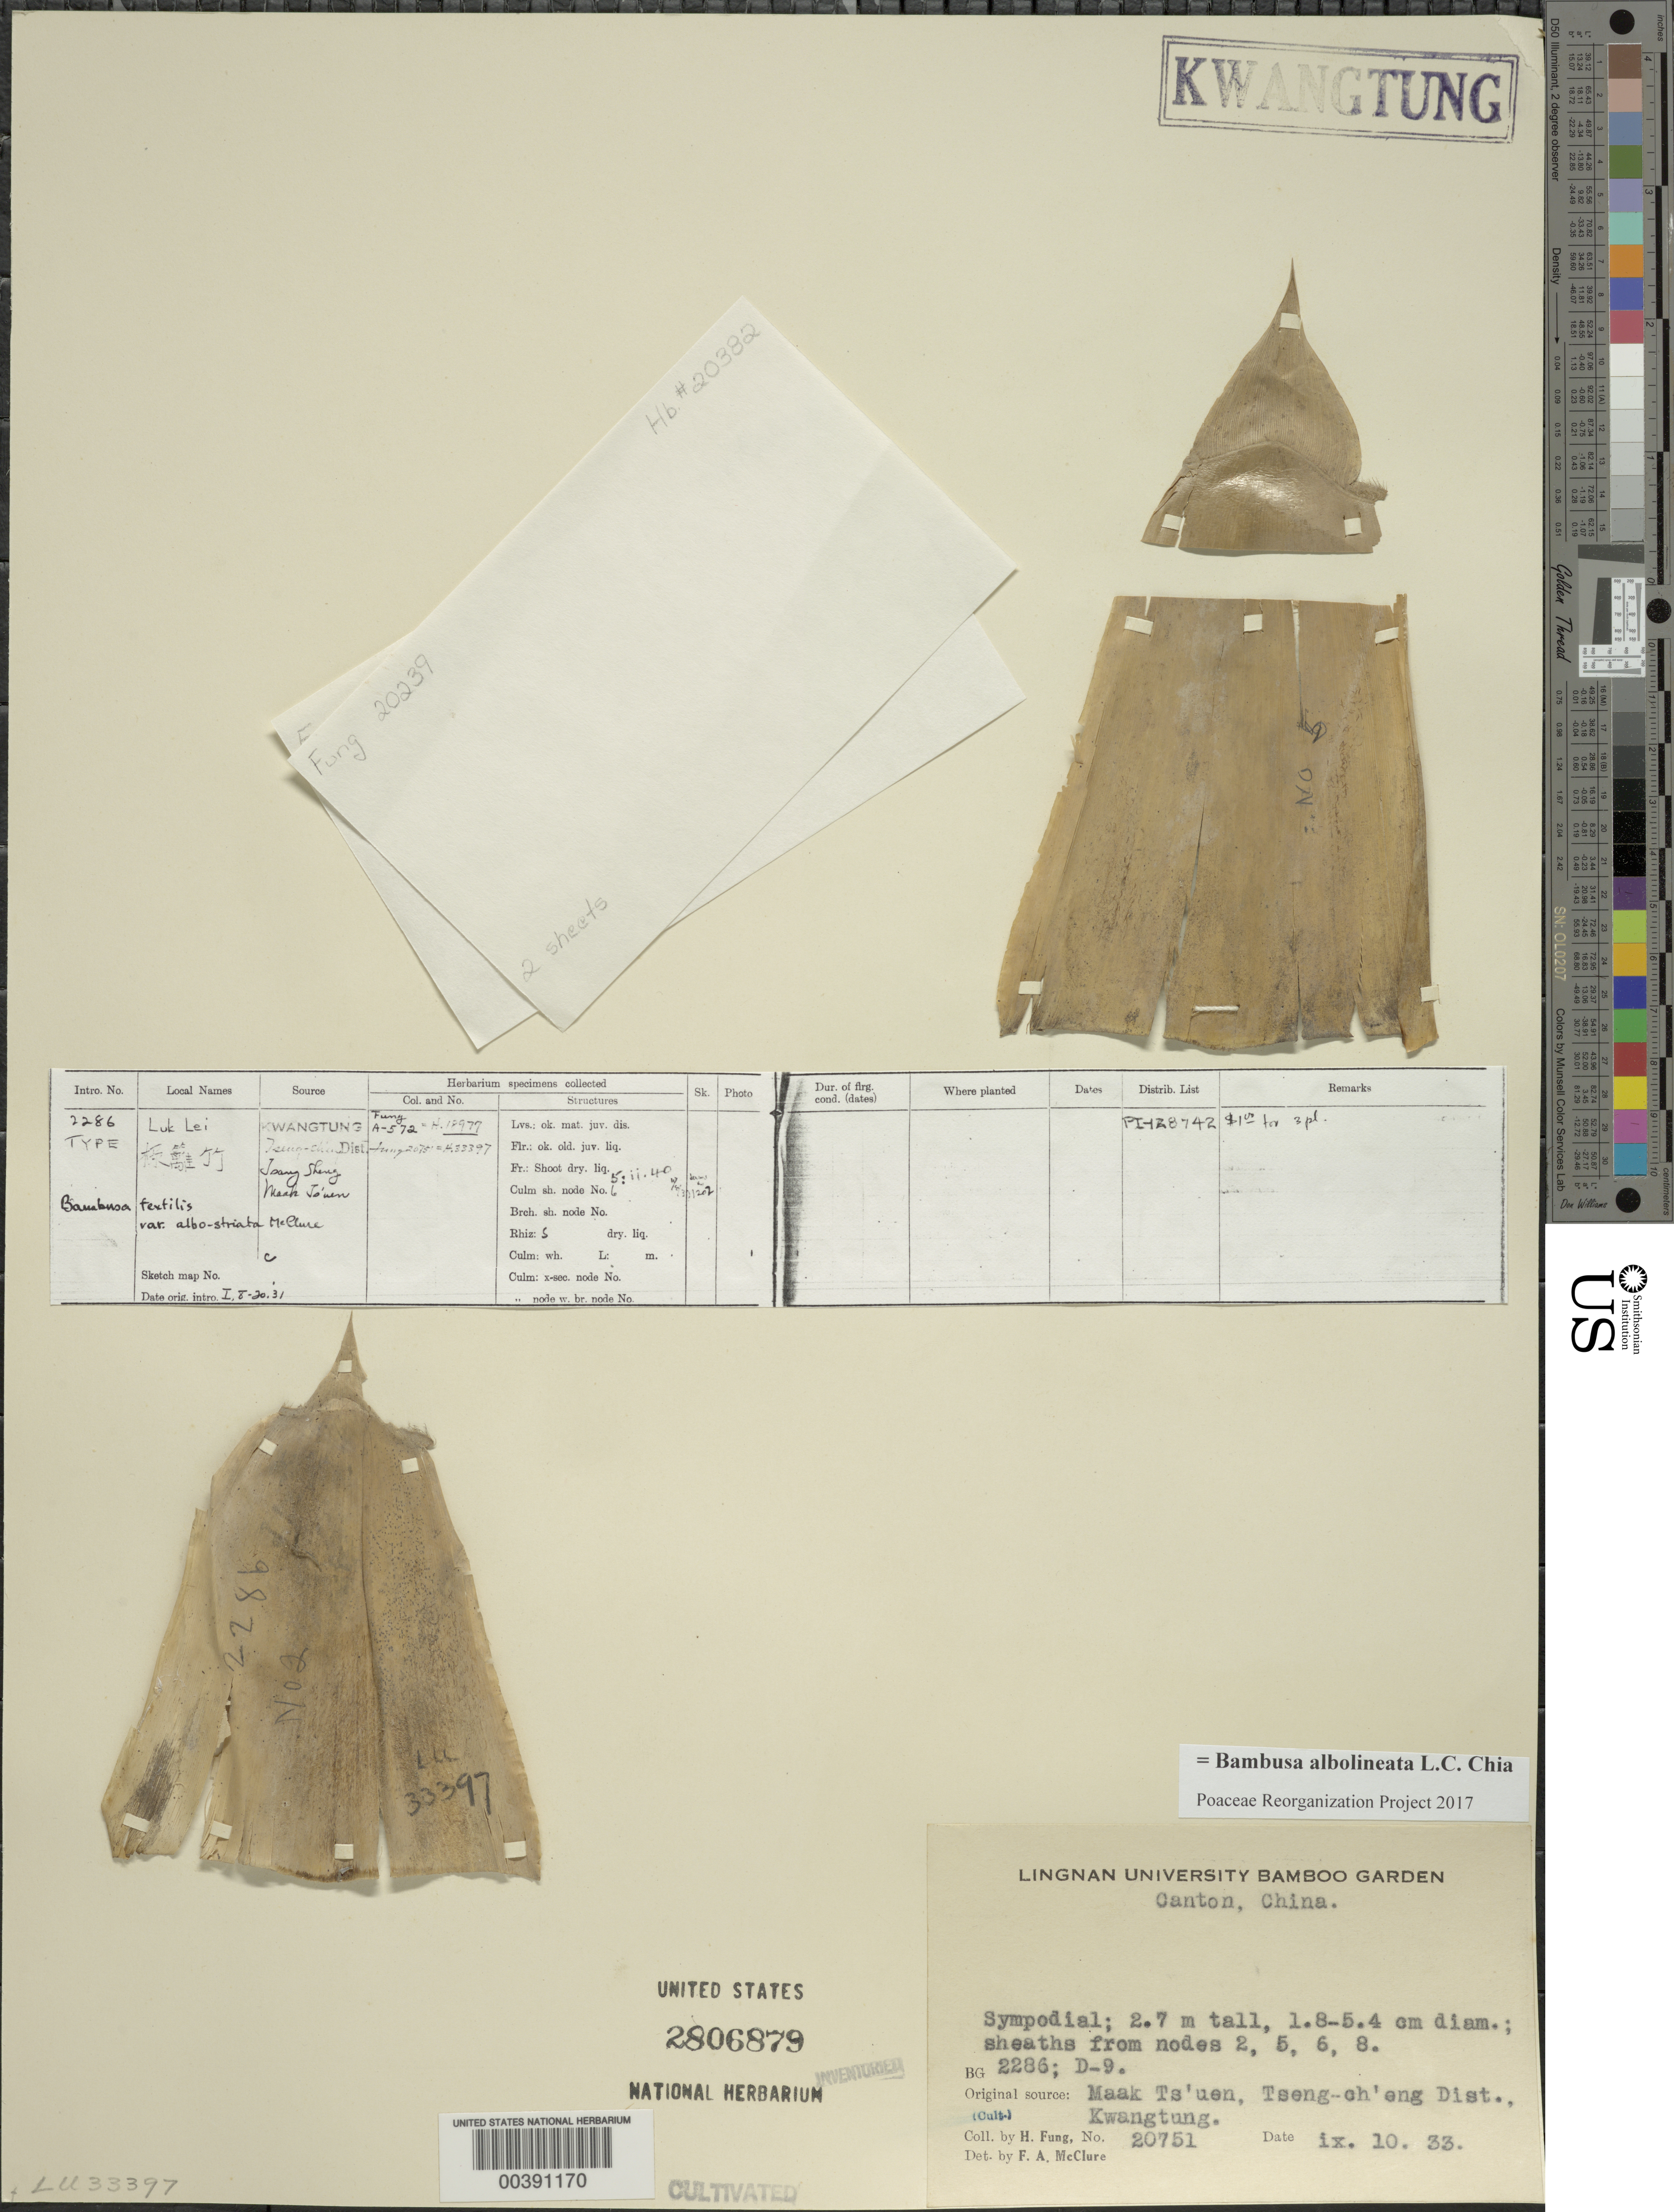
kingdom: Plantae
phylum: Tracheophyta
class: Liliopsida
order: Poales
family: Poaceae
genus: Bambusa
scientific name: Bambusa albolineata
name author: Chia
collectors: H. L. Fung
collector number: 20751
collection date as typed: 10 Sep 1933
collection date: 1933-09-10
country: China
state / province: Guangdong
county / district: Guangzhou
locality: Lingnan univ. bg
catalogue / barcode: US 2806879